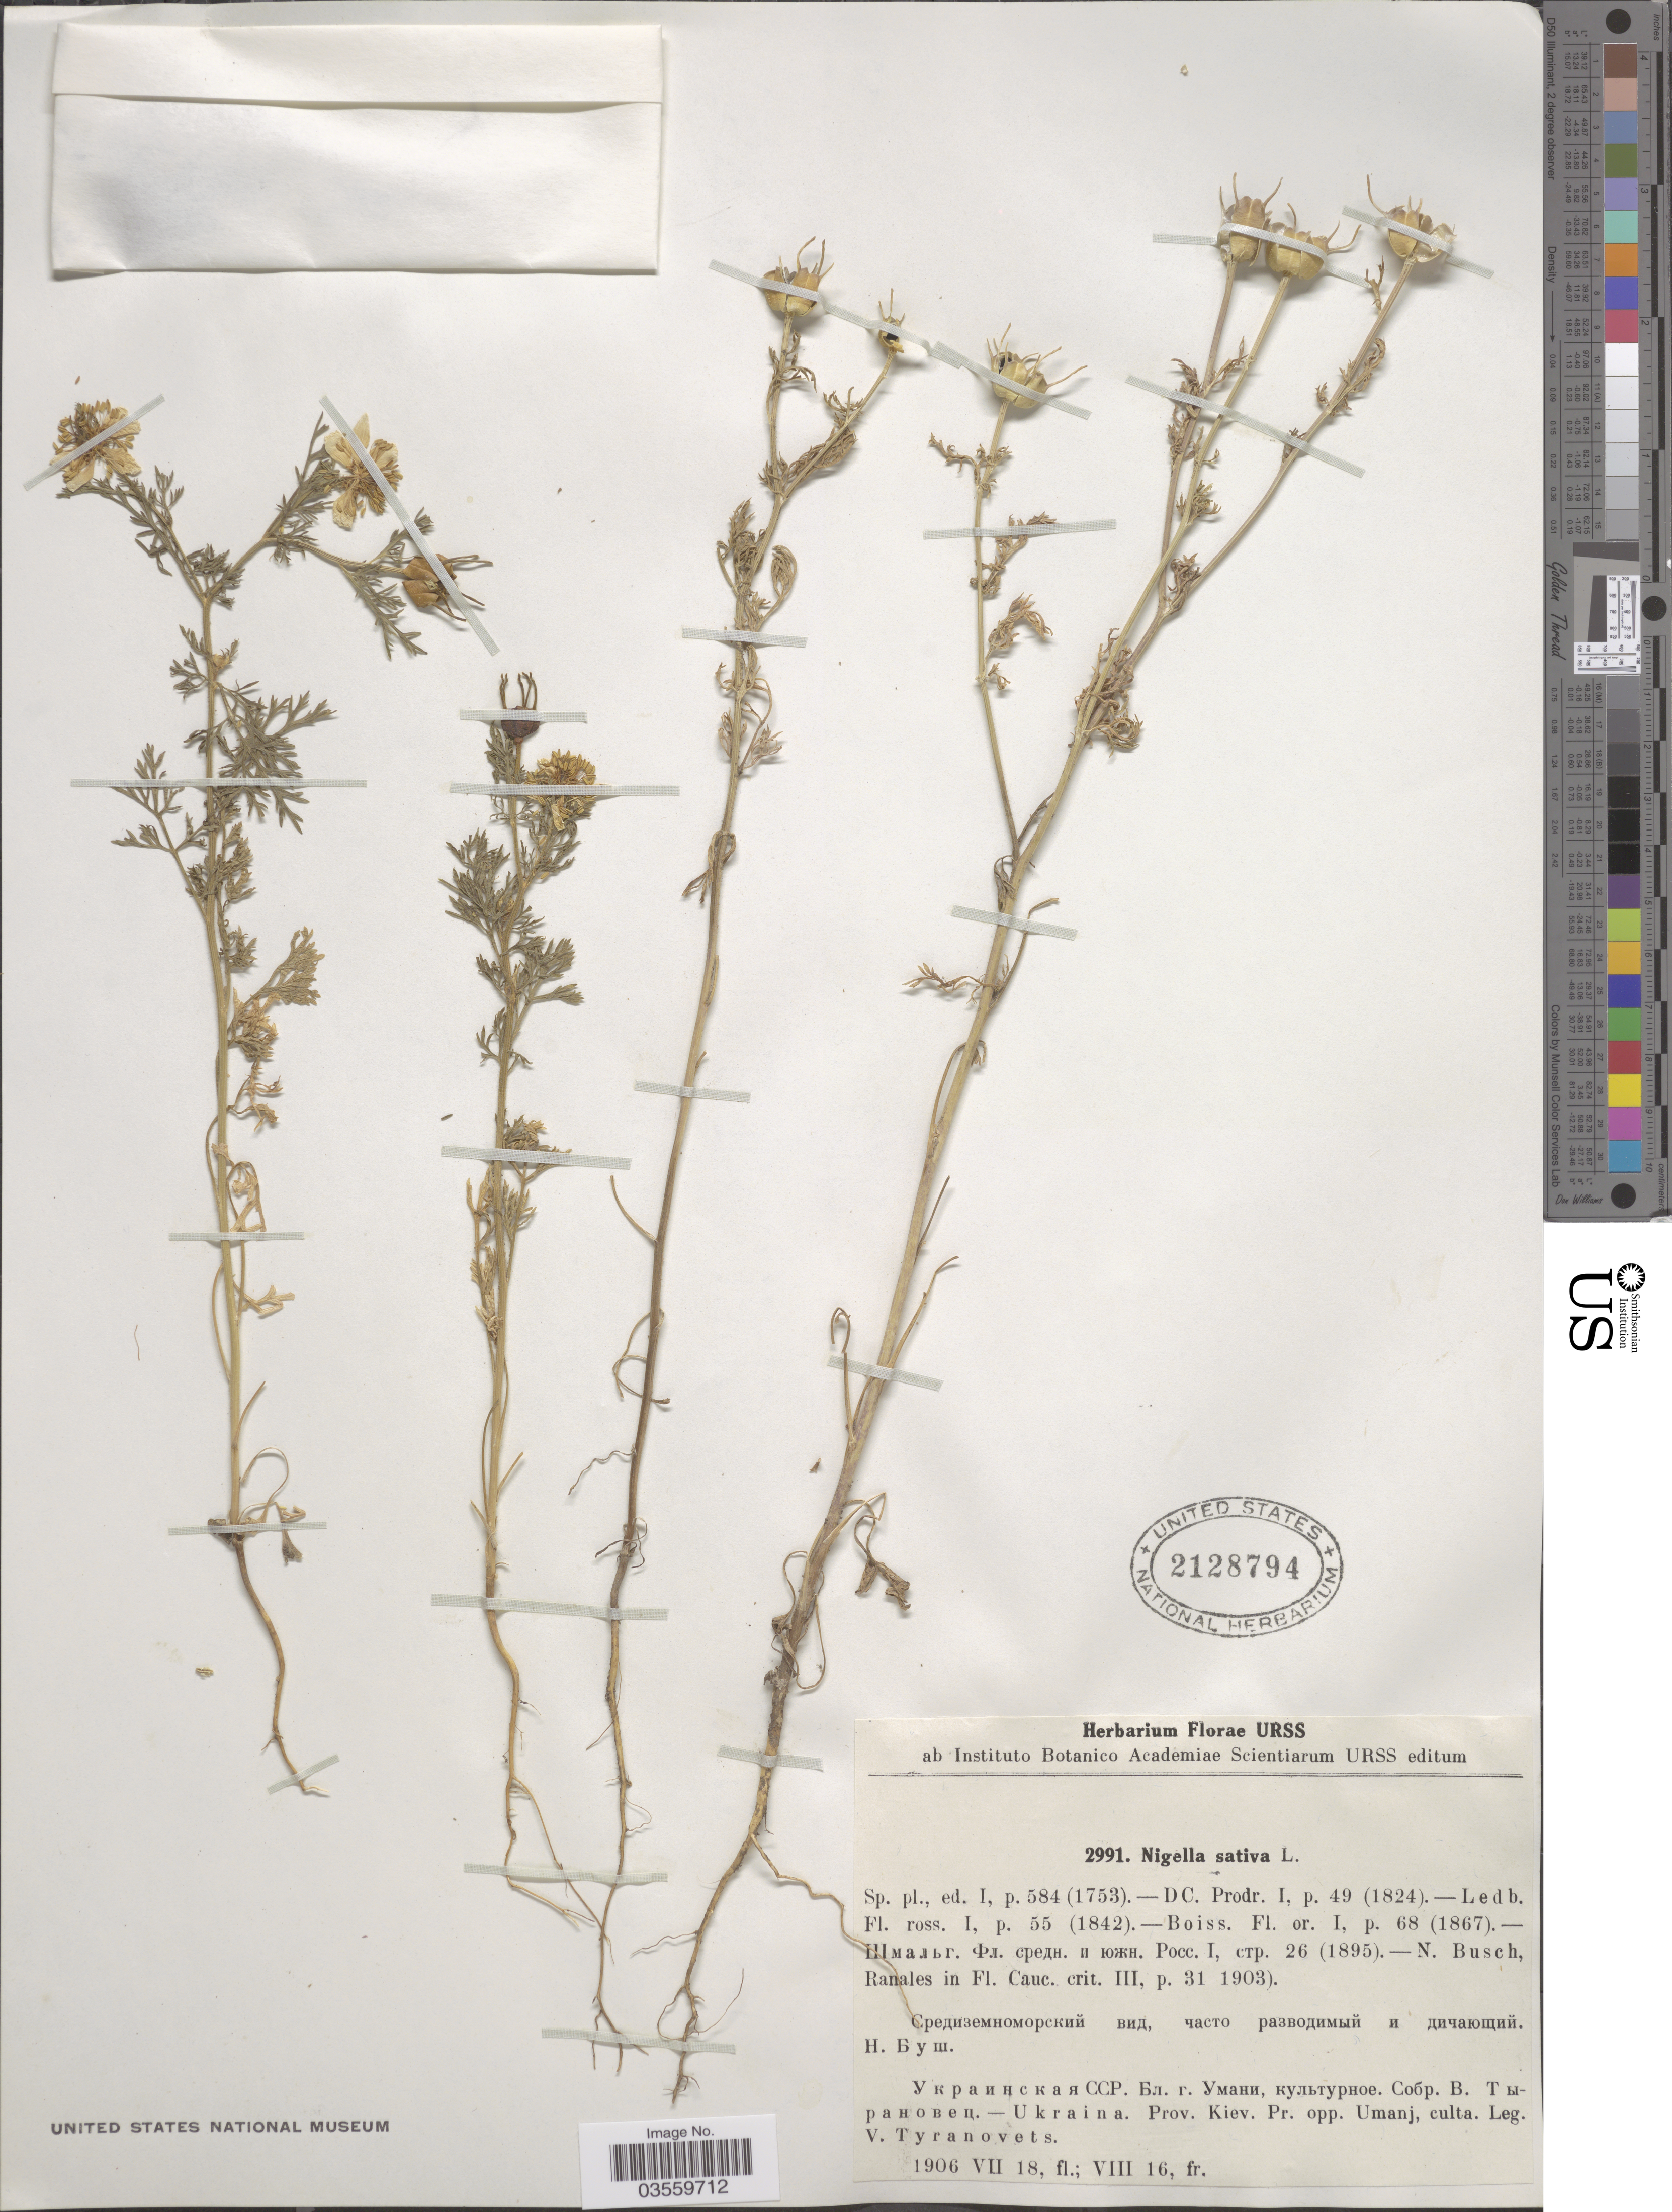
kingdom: Plantae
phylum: Tracheophyta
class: Magnoliopsida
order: Ranunculales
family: Ranunculaceae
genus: Nigella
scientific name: Nigella sativa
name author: L.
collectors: V. Tyranovets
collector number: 2991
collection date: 1906-07-18/1906-08-16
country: Ukraine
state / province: Kiev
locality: Pr. opp. Umanj.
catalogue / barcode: US 2128794